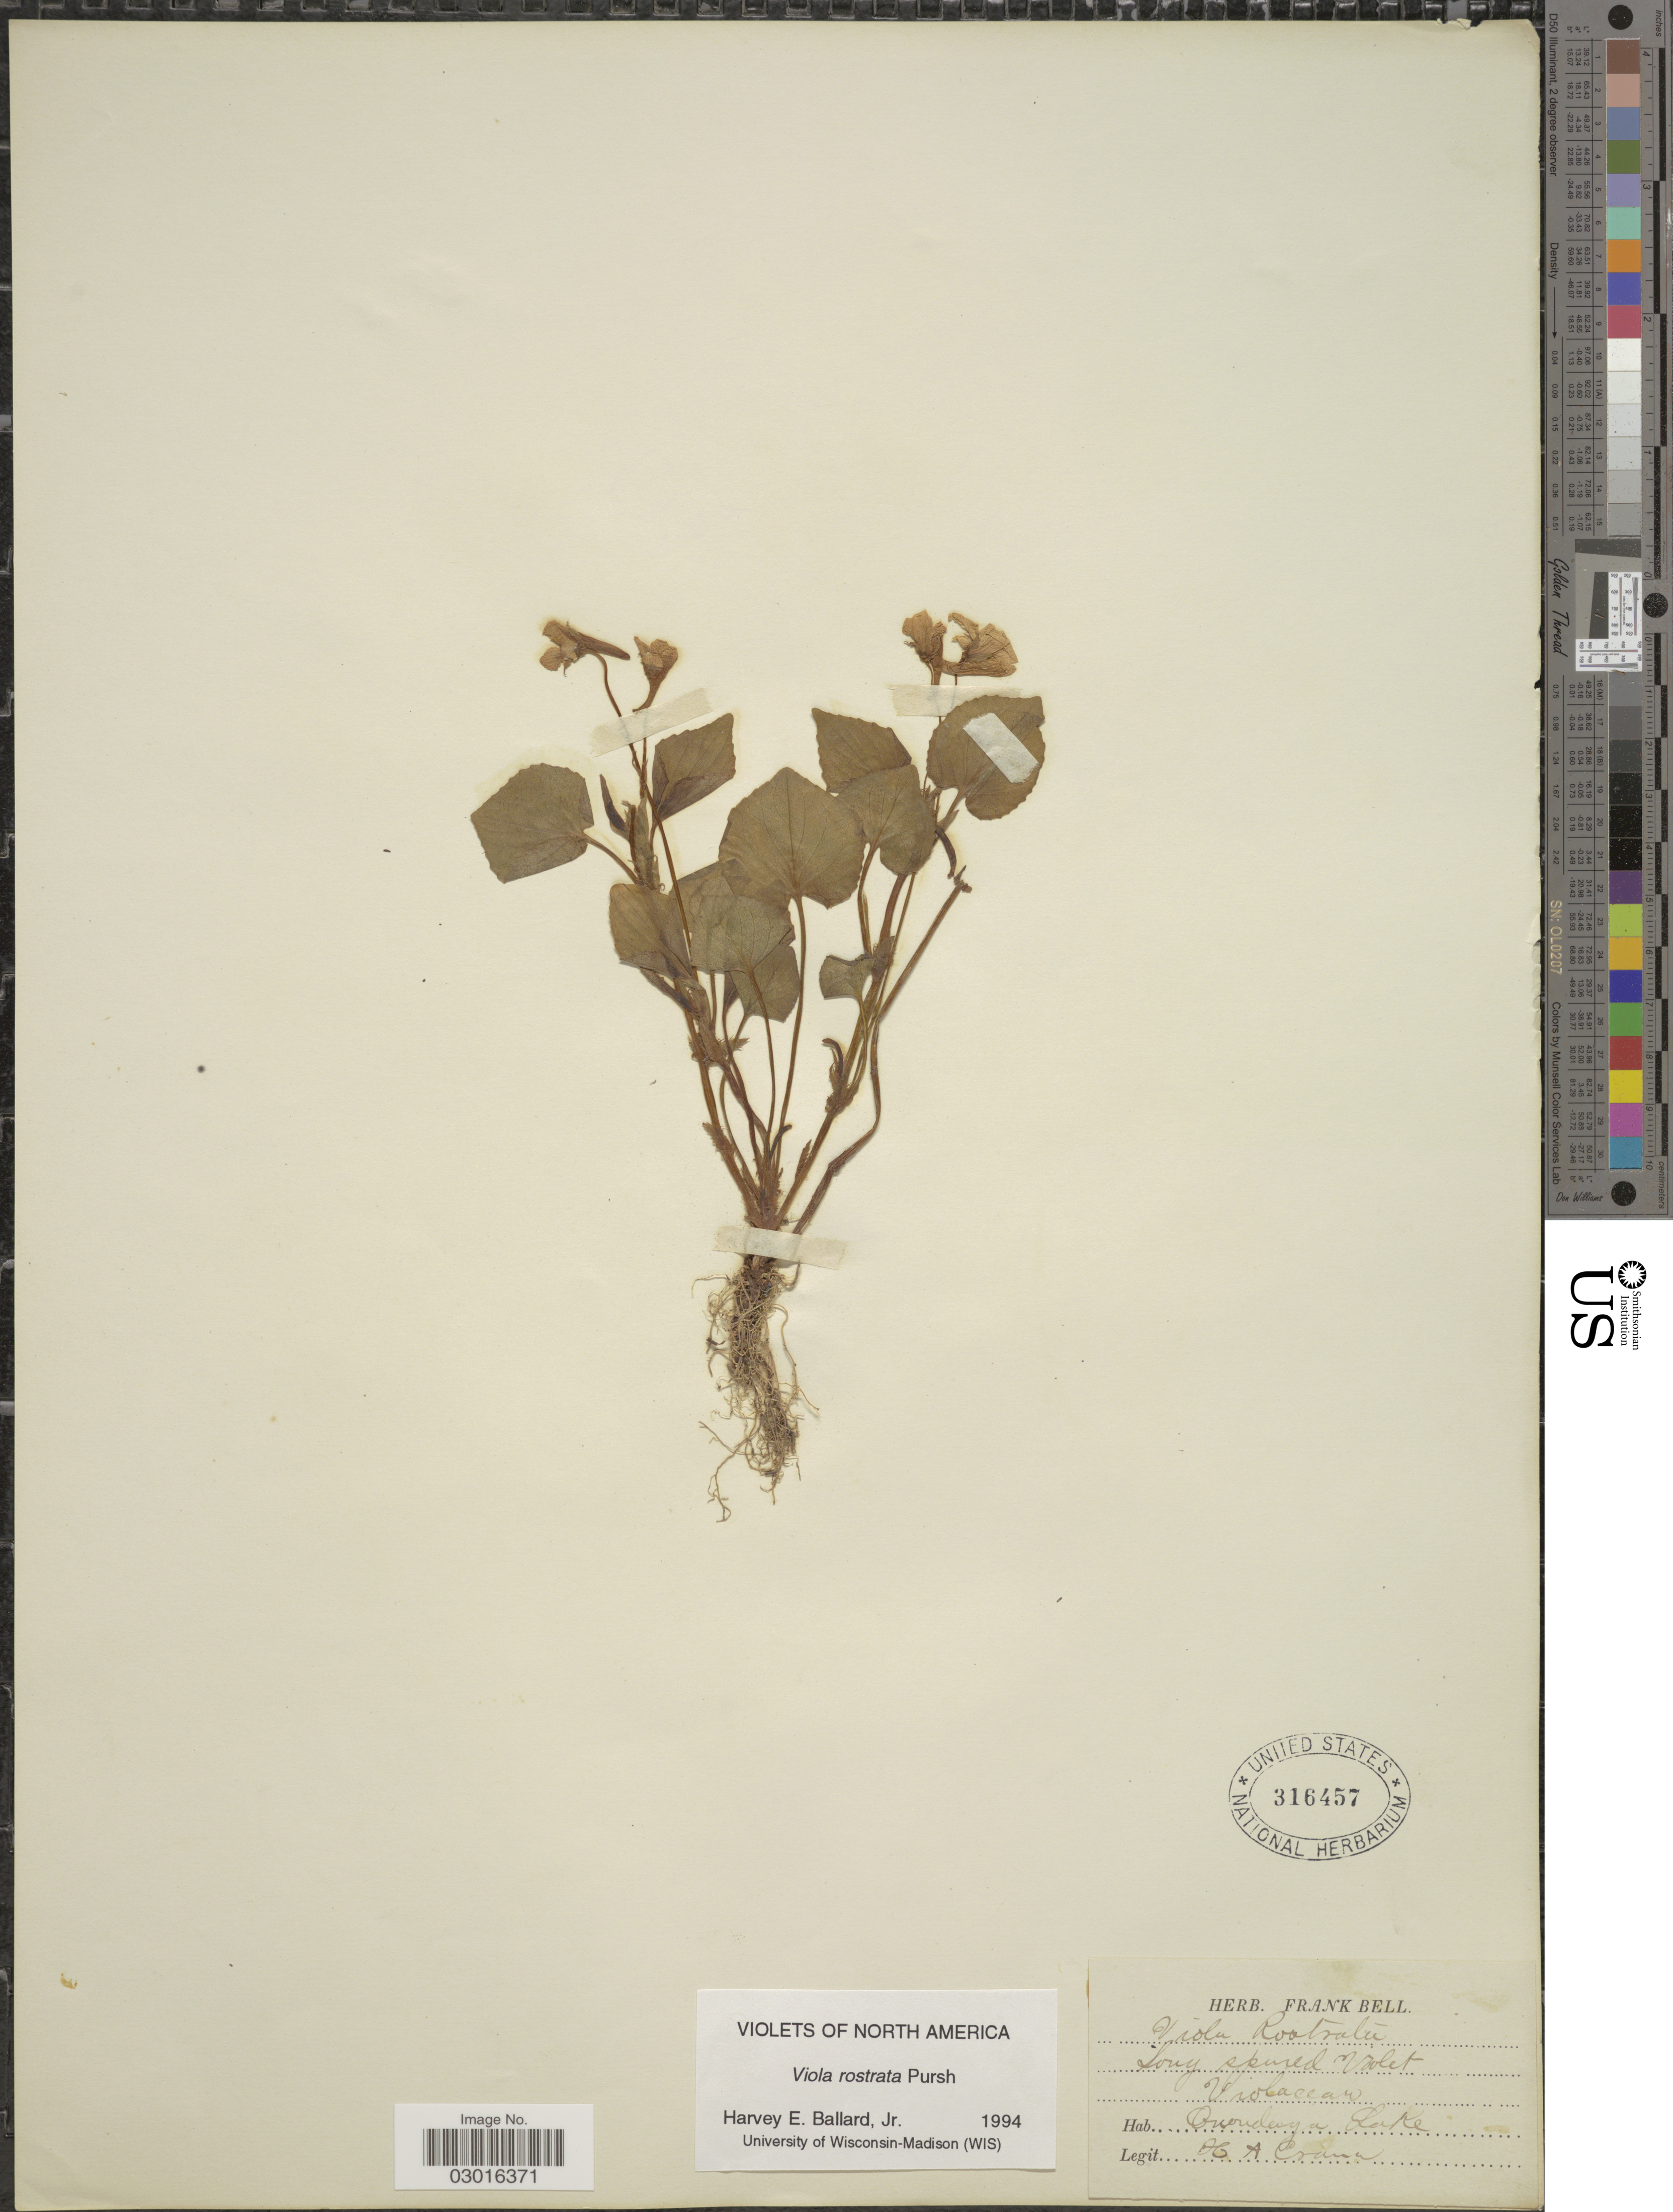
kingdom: Plantae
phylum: Tracheophyta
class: Magnoliopsida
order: Malpighiales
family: Violaceae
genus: Viola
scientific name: Viola rostrata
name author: Pursh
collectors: H. Crane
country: United States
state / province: New York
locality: North America. Onondaga Lake.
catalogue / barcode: US 316457